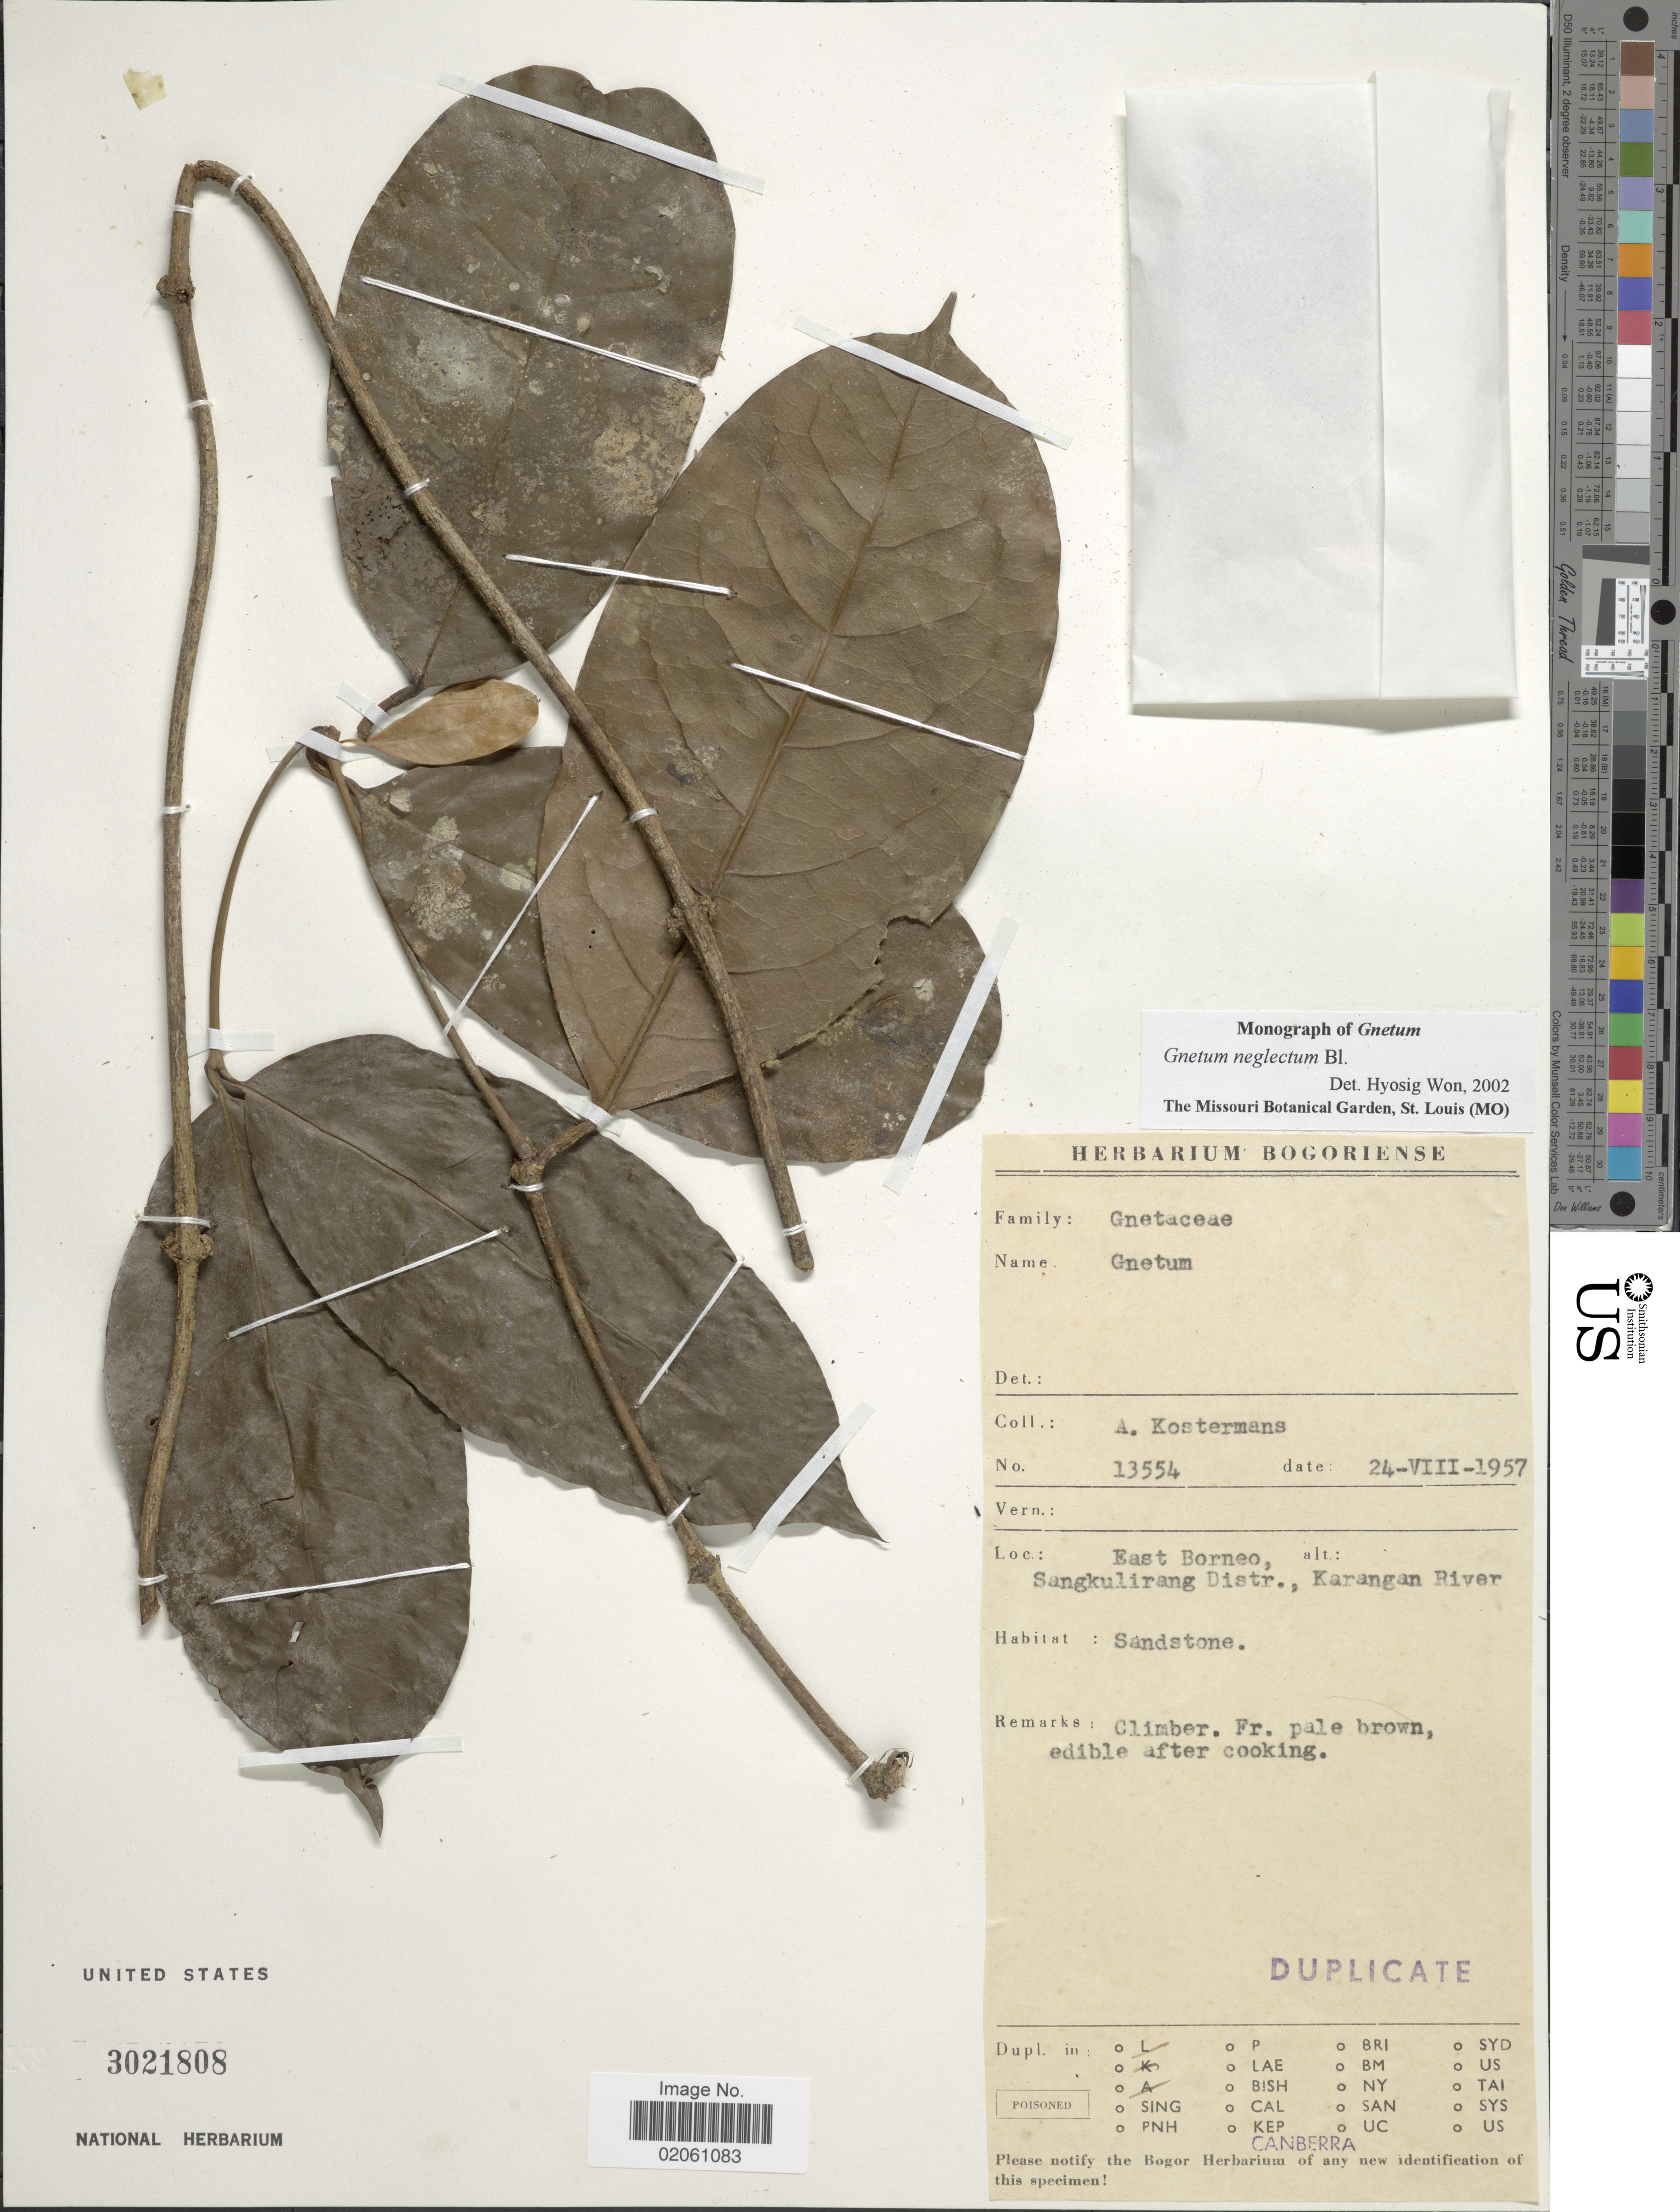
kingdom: Plantae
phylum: Tracheophyta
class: Gnetopsida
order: Gnetales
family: Gnetaceae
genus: Gnetum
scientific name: Gnetum neglectum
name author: Blume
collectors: A. J. G. Kostermans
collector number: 13554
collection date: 1957-08-24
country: Indonesia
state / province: Kalimantan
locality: East Borneo, Sangkulirang Distr., Karangan River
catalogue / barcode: US 3021808